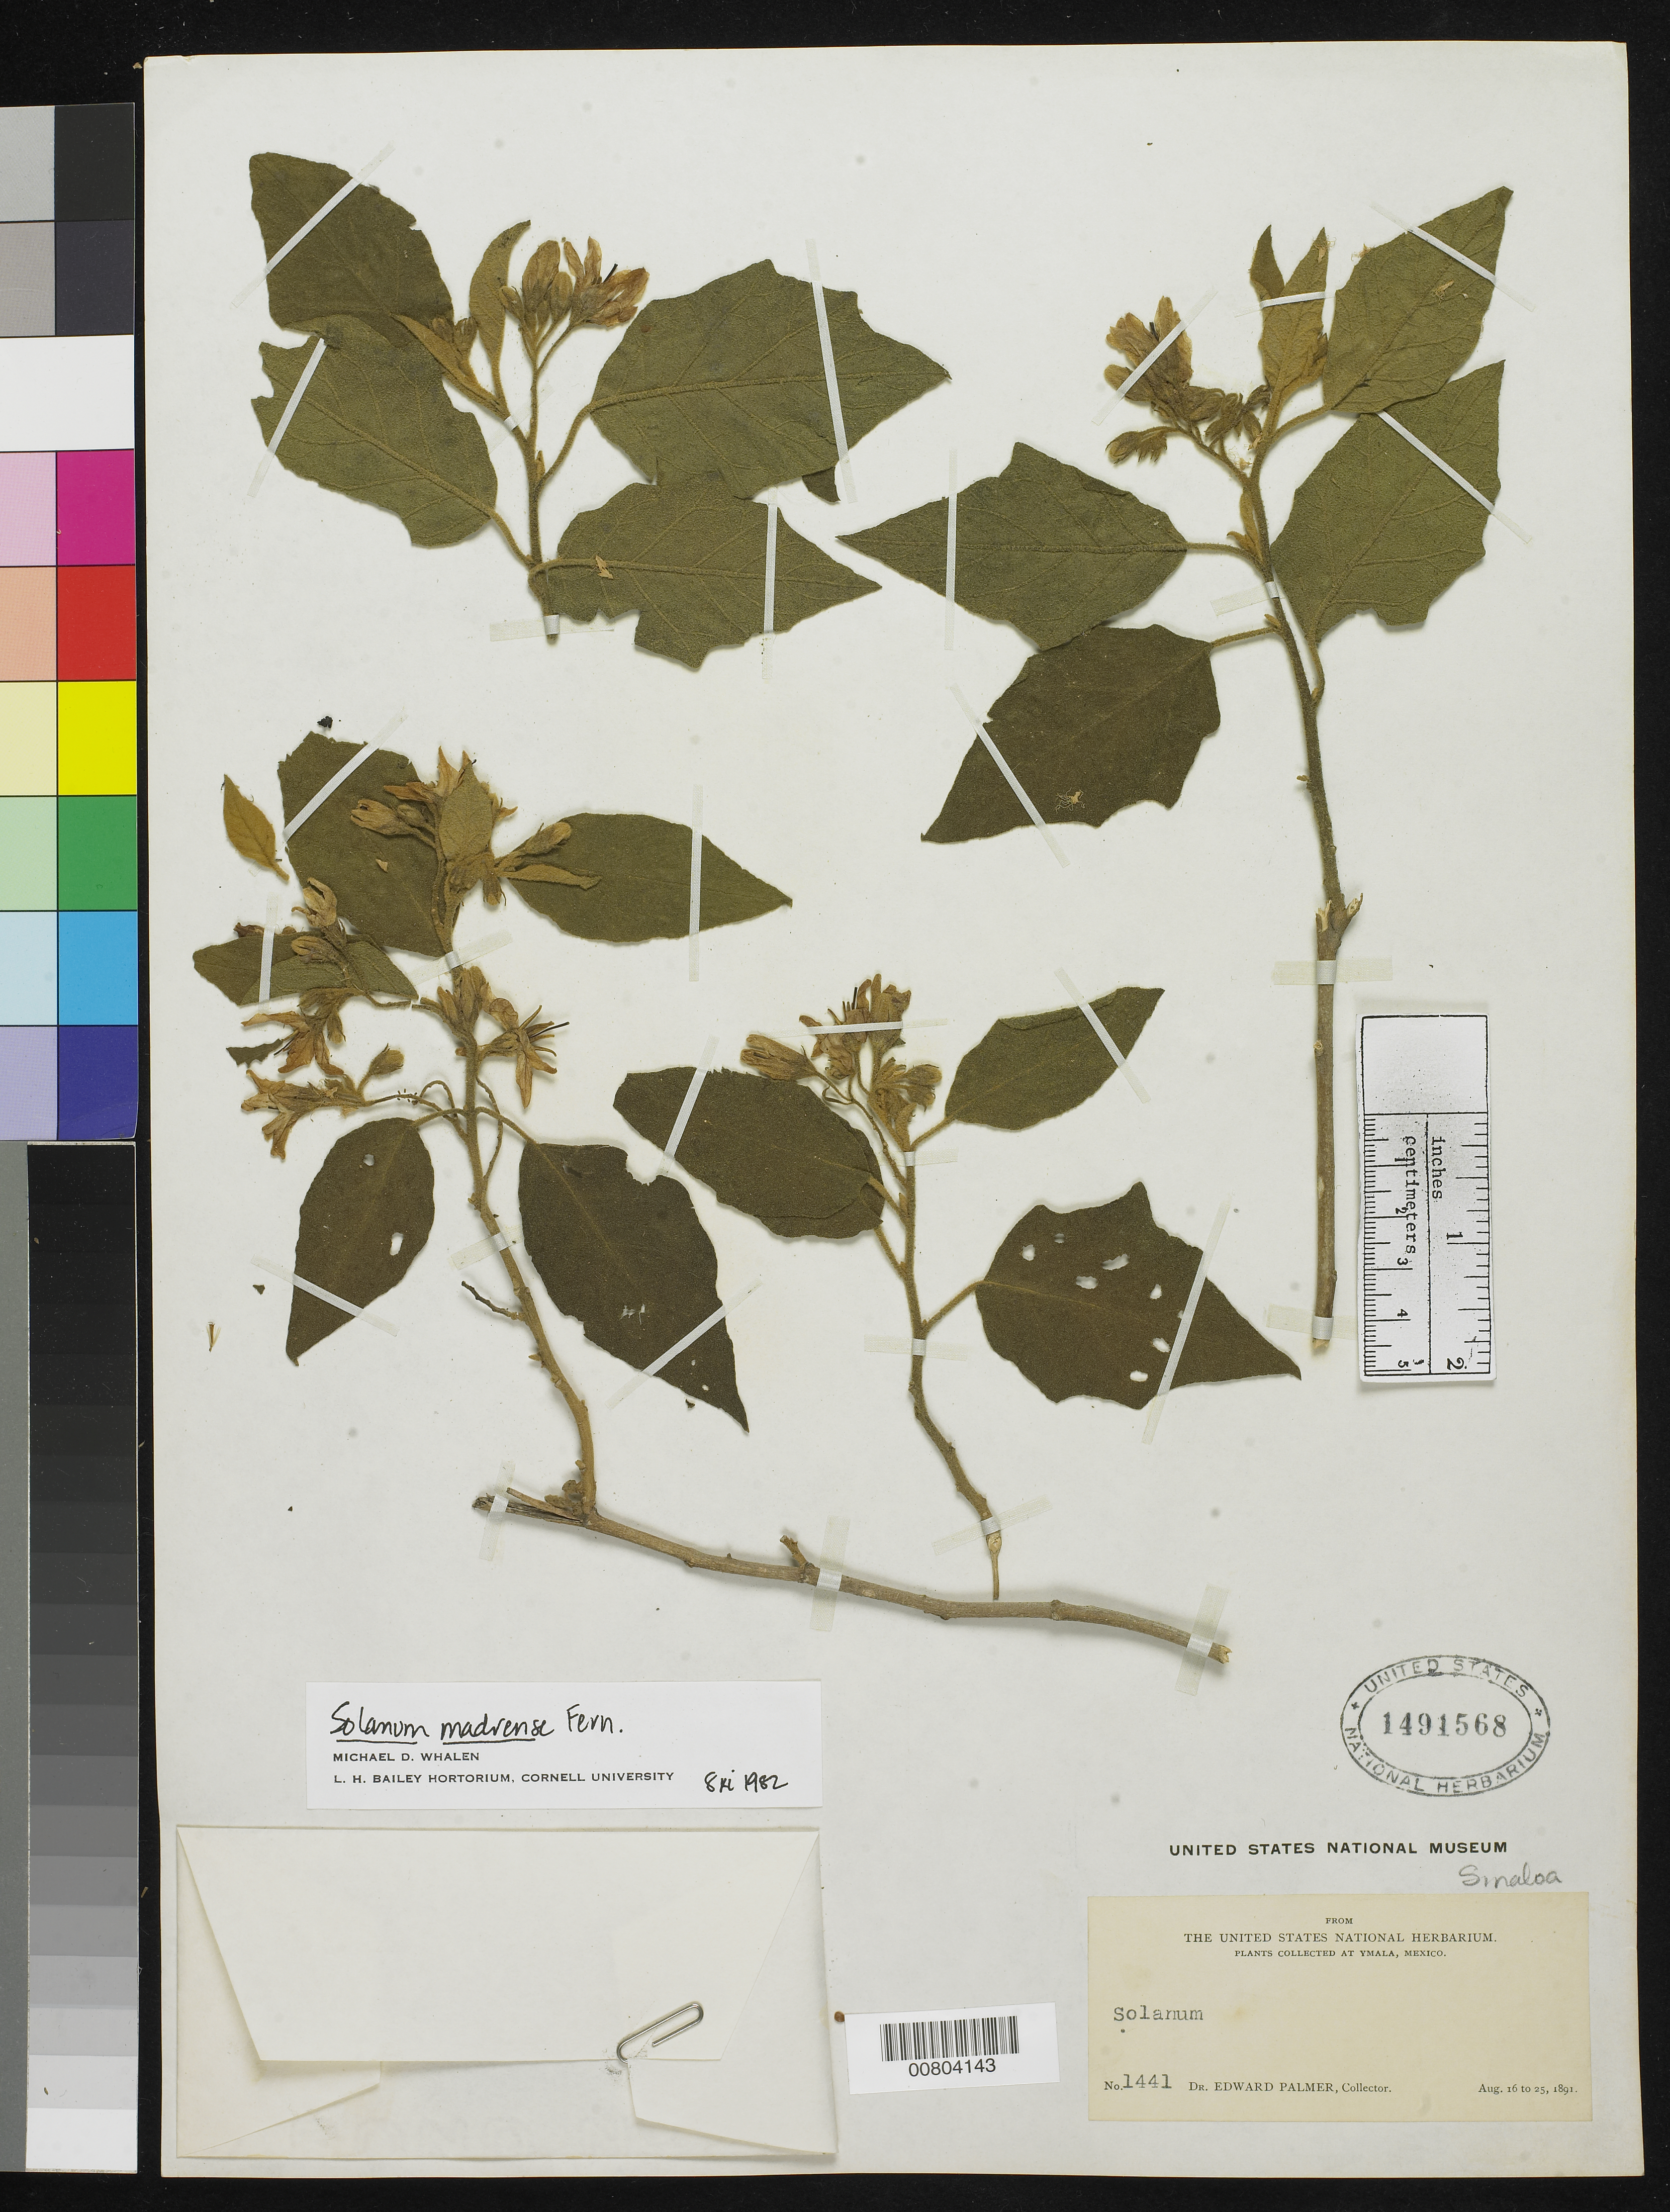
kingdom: Plantae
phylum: Tracheophyta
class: Magnoliopsida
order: Solanales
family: Solanaceae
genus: Solanum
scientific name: Solanum madrense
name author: Fernald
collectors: E. Palmer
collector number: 1441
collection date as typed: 16 Aug 1891 to 25 Aug 1891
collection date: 1891-08-16/1891-08-25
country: Mexico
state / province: Sinaloa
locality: Ymala, Sinaloa.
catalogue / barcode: US 1491568